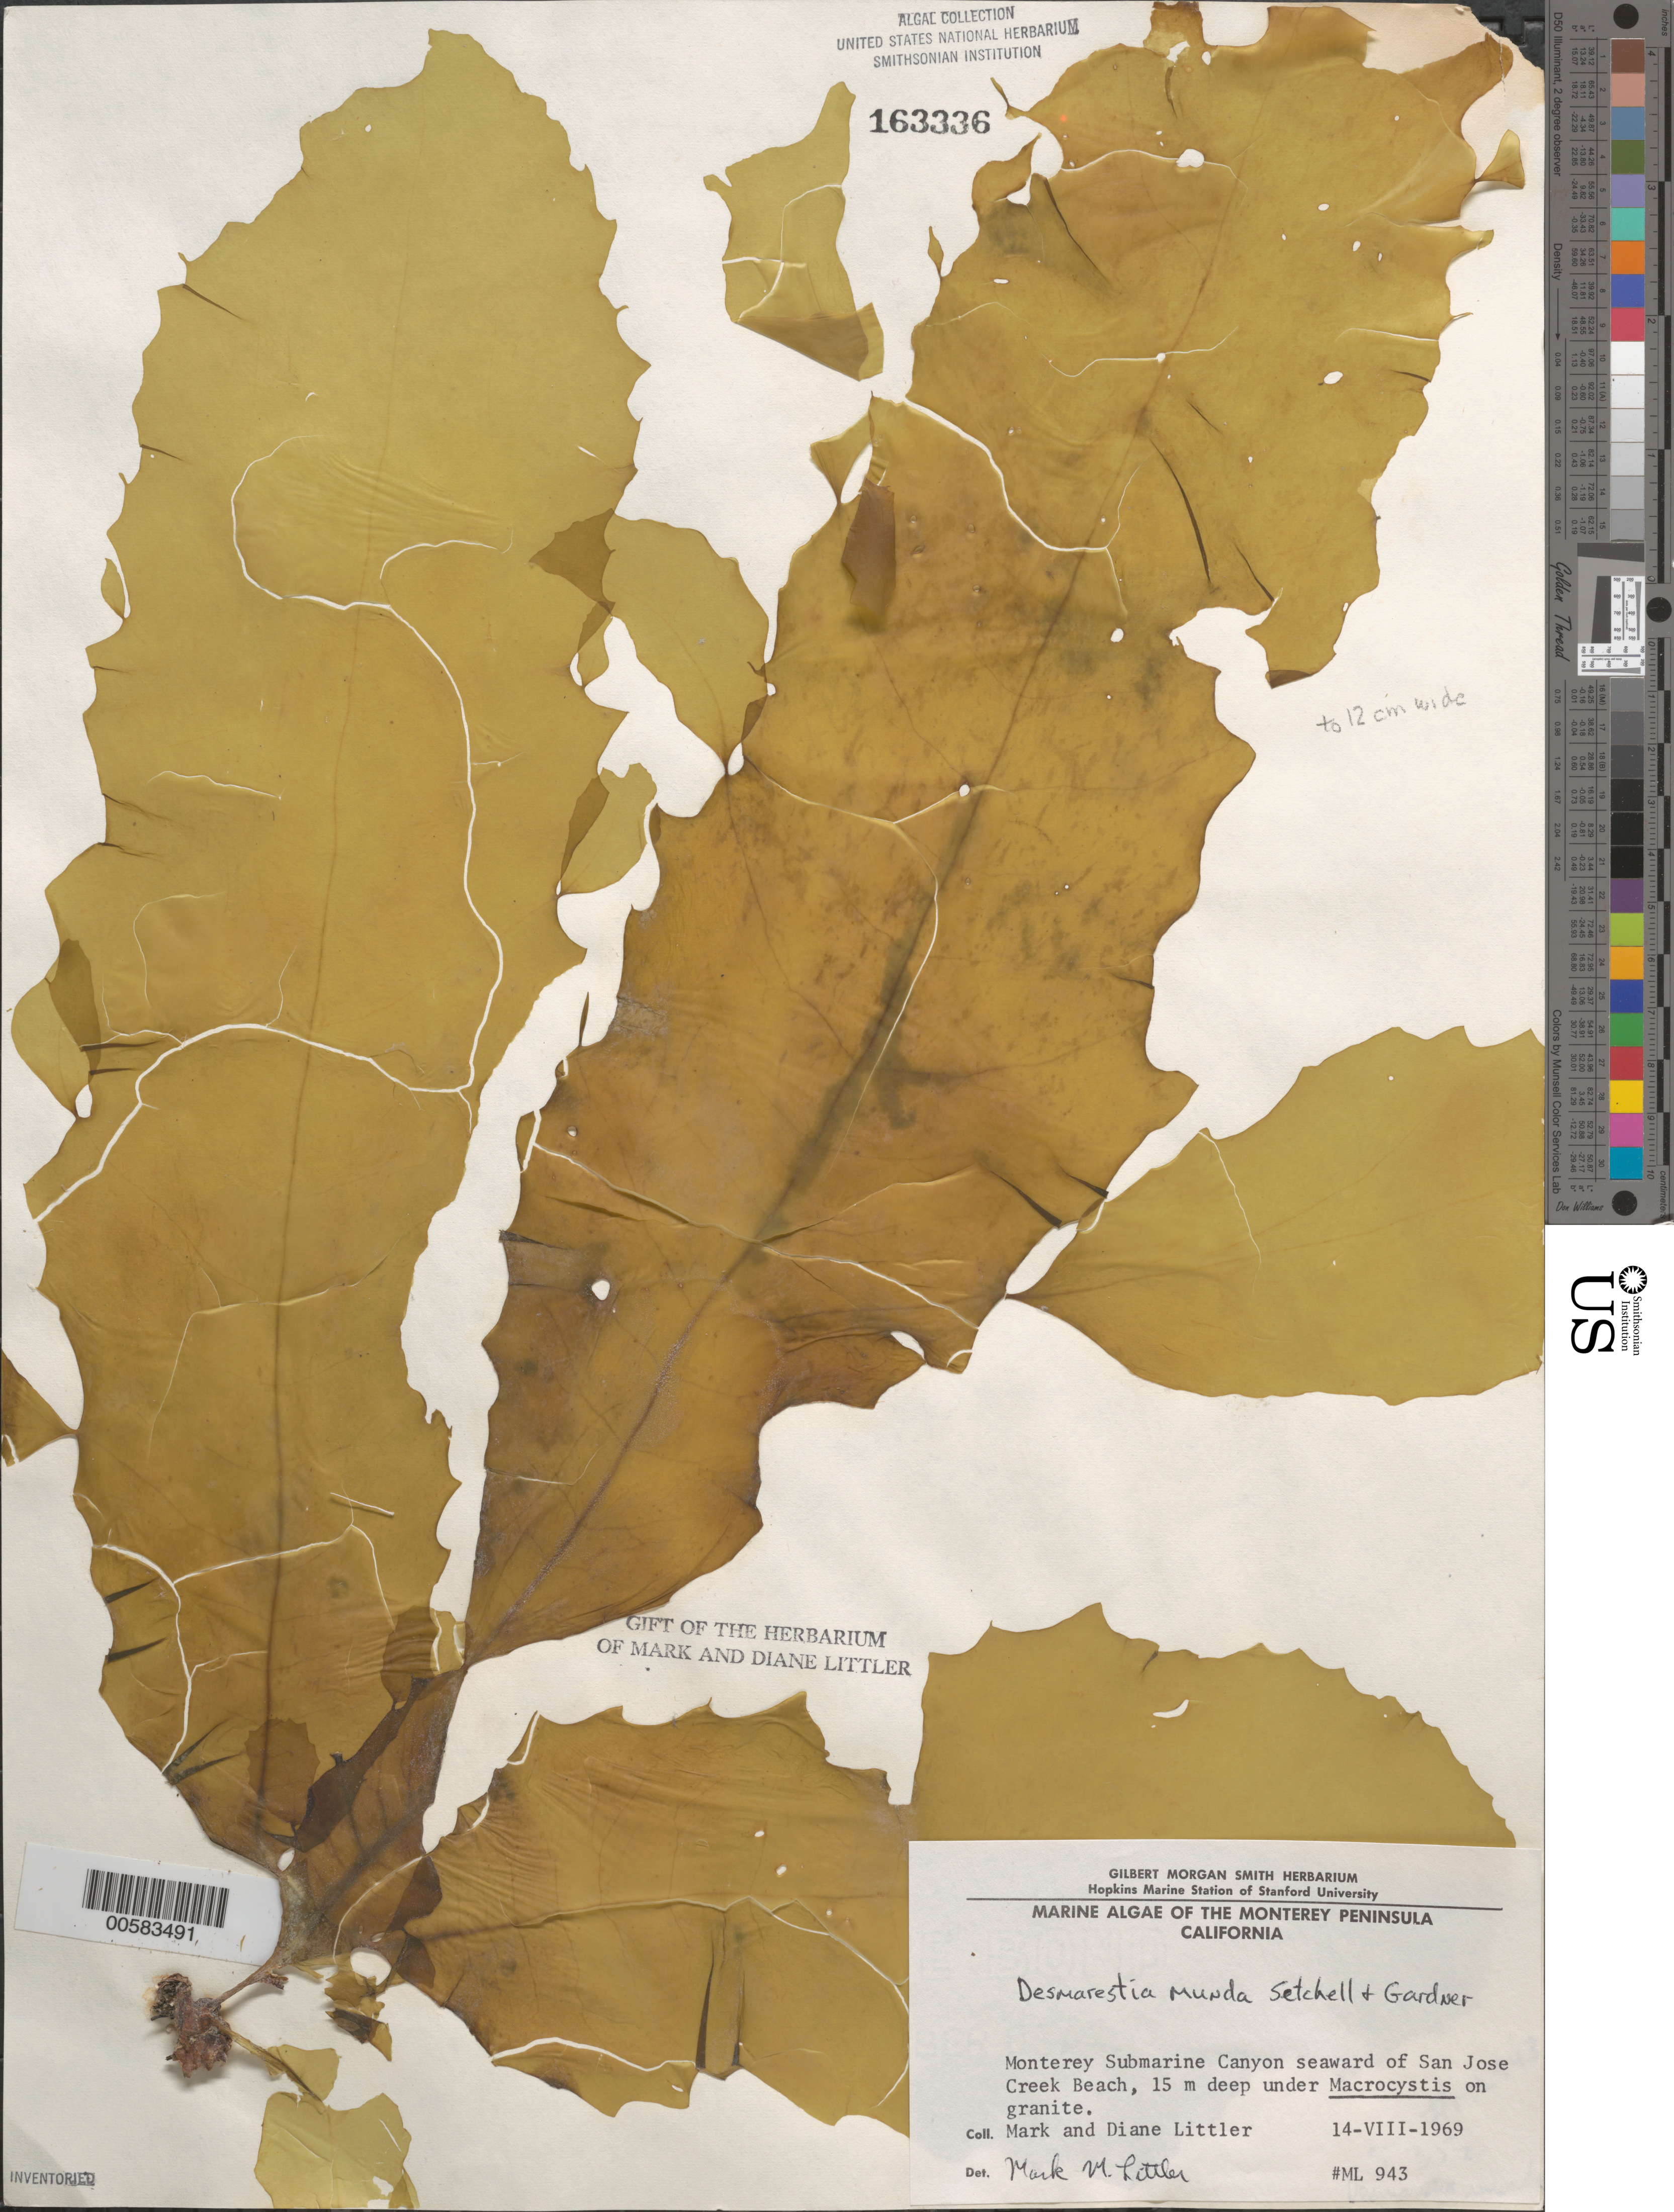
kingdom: Chromista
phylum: Ochrophyta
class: Phaeophyceae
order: Desmarestiales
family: Desmarestiaceae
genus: Desmarestia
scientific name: Desmarestia munda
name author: Setch. & N.L. Gardner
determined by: Littler, M. M.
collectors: M. M. Littler & D. S. Littler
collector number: ML 943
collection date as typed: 14 Aug 1969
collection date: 1969-08-14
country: United States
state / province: California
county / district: Monterey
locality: Monterey Submarine Canyon, seaward of San Jose Creek Beach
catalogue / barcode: US 163336